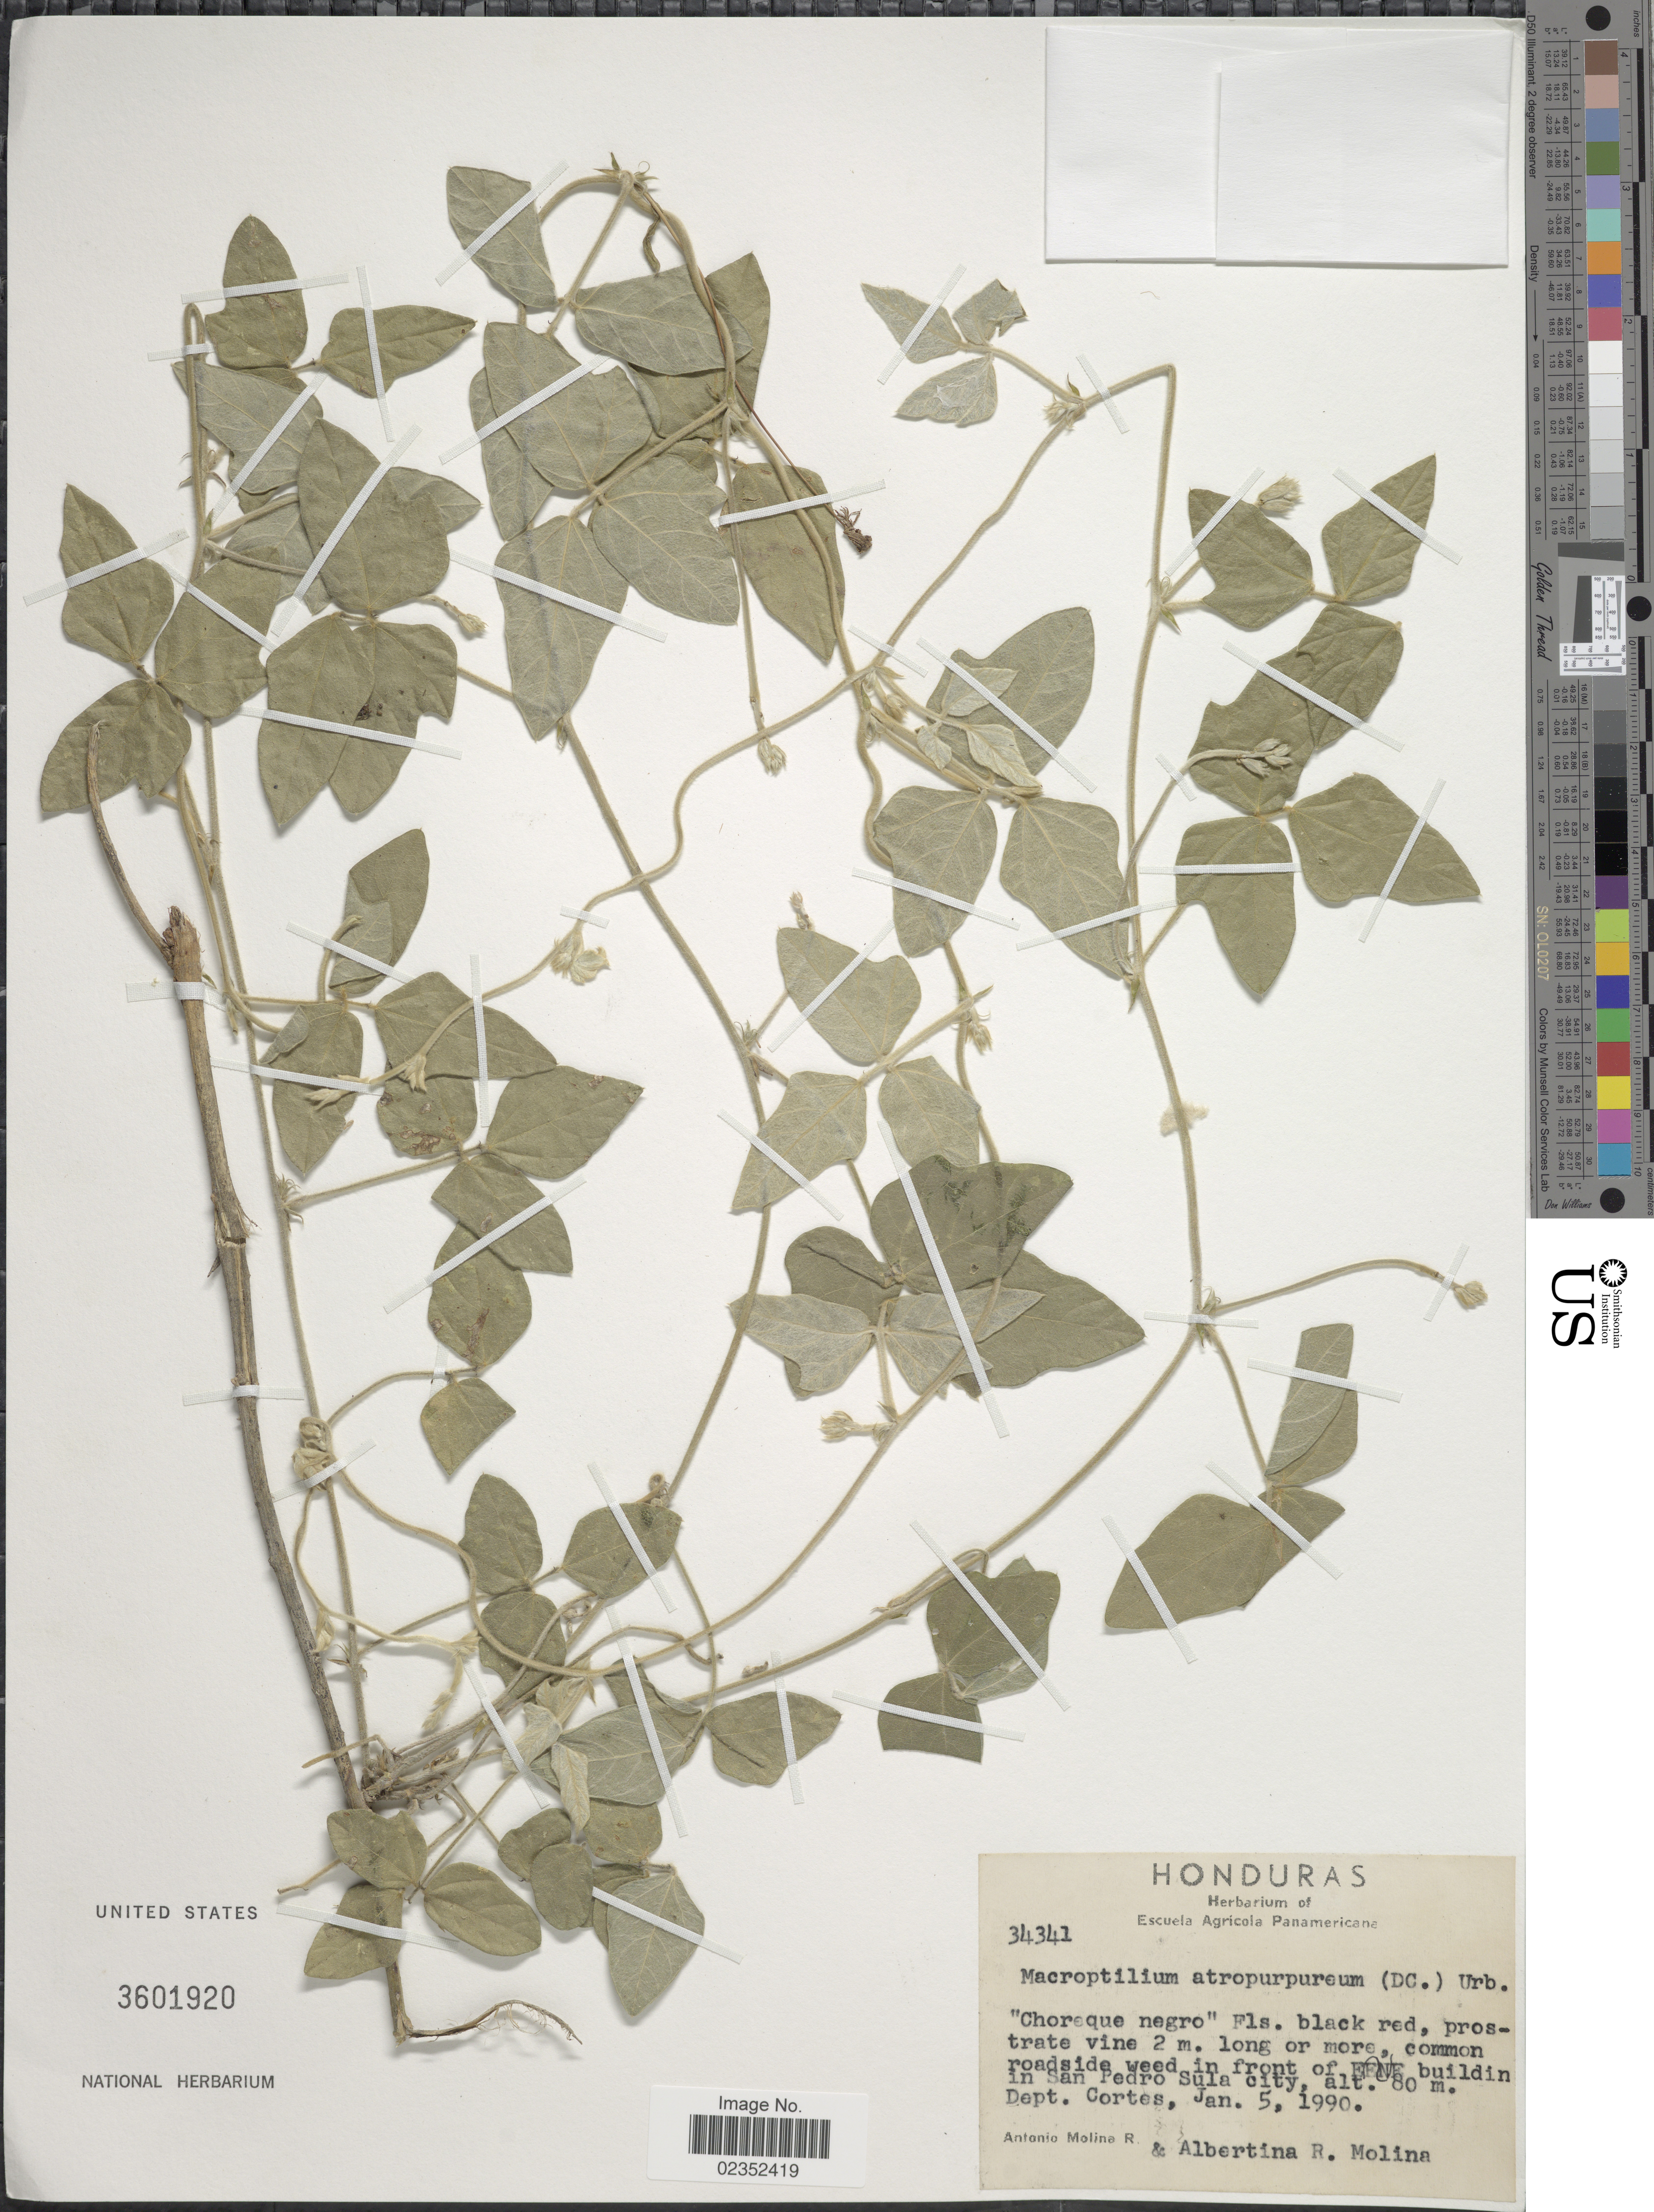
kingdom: Plantae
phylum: Tracheophyta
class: Magnoliopsida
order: Fabales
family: Fabaceae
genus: Macroptilium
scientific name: Macroptilium atropurpureum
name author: (DC.) Urb.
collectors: A. Molina R. & A. R. Molina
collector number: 34341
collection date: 1990-01-05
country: Honduras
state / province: Cortés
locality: Roadside weed in front of EENE building in San Pedro Sula city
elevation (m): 80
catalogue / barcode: US 3601920